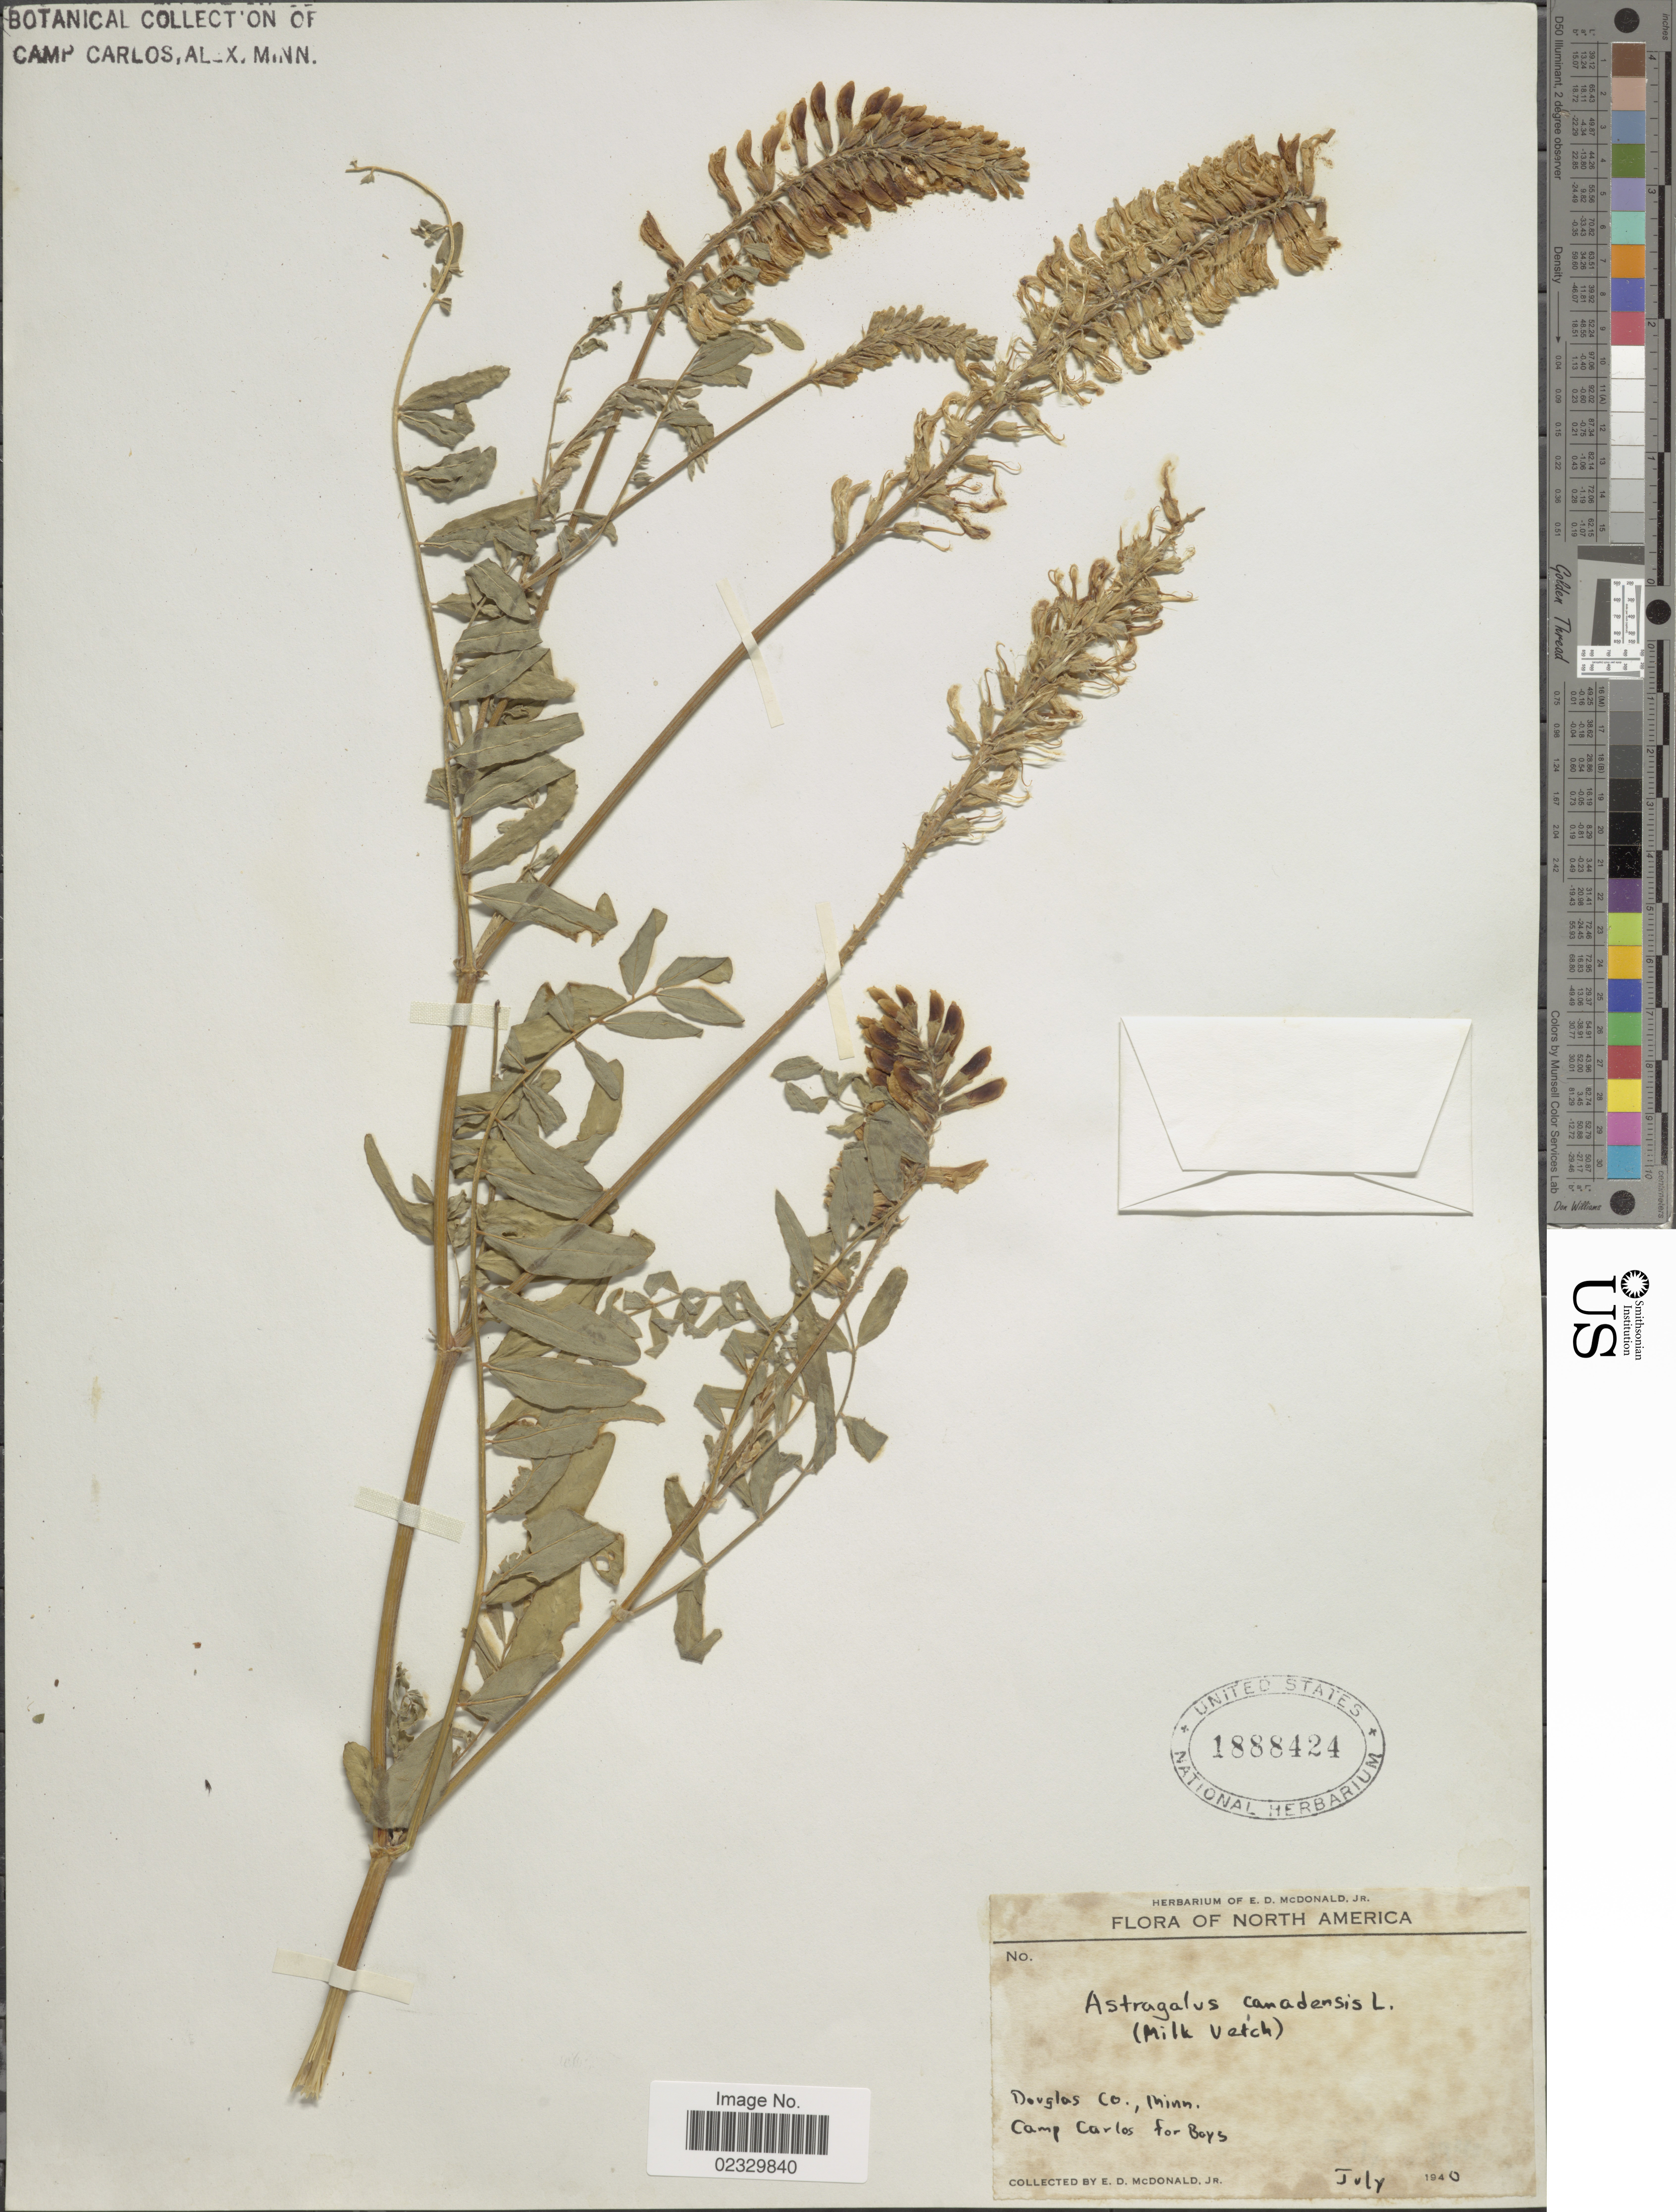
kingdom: Plantae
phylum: Tracheophyta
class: Magnoliopsida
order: Fabales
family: Fabaceae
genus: Astragalus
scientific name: Astragalus canadensis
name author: L.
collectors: E. D. McDonald Jr.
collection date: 1940-07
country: United States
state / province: Minnesota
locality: Douglas Co., Camp Carlos for boys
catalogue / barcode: US 1888424